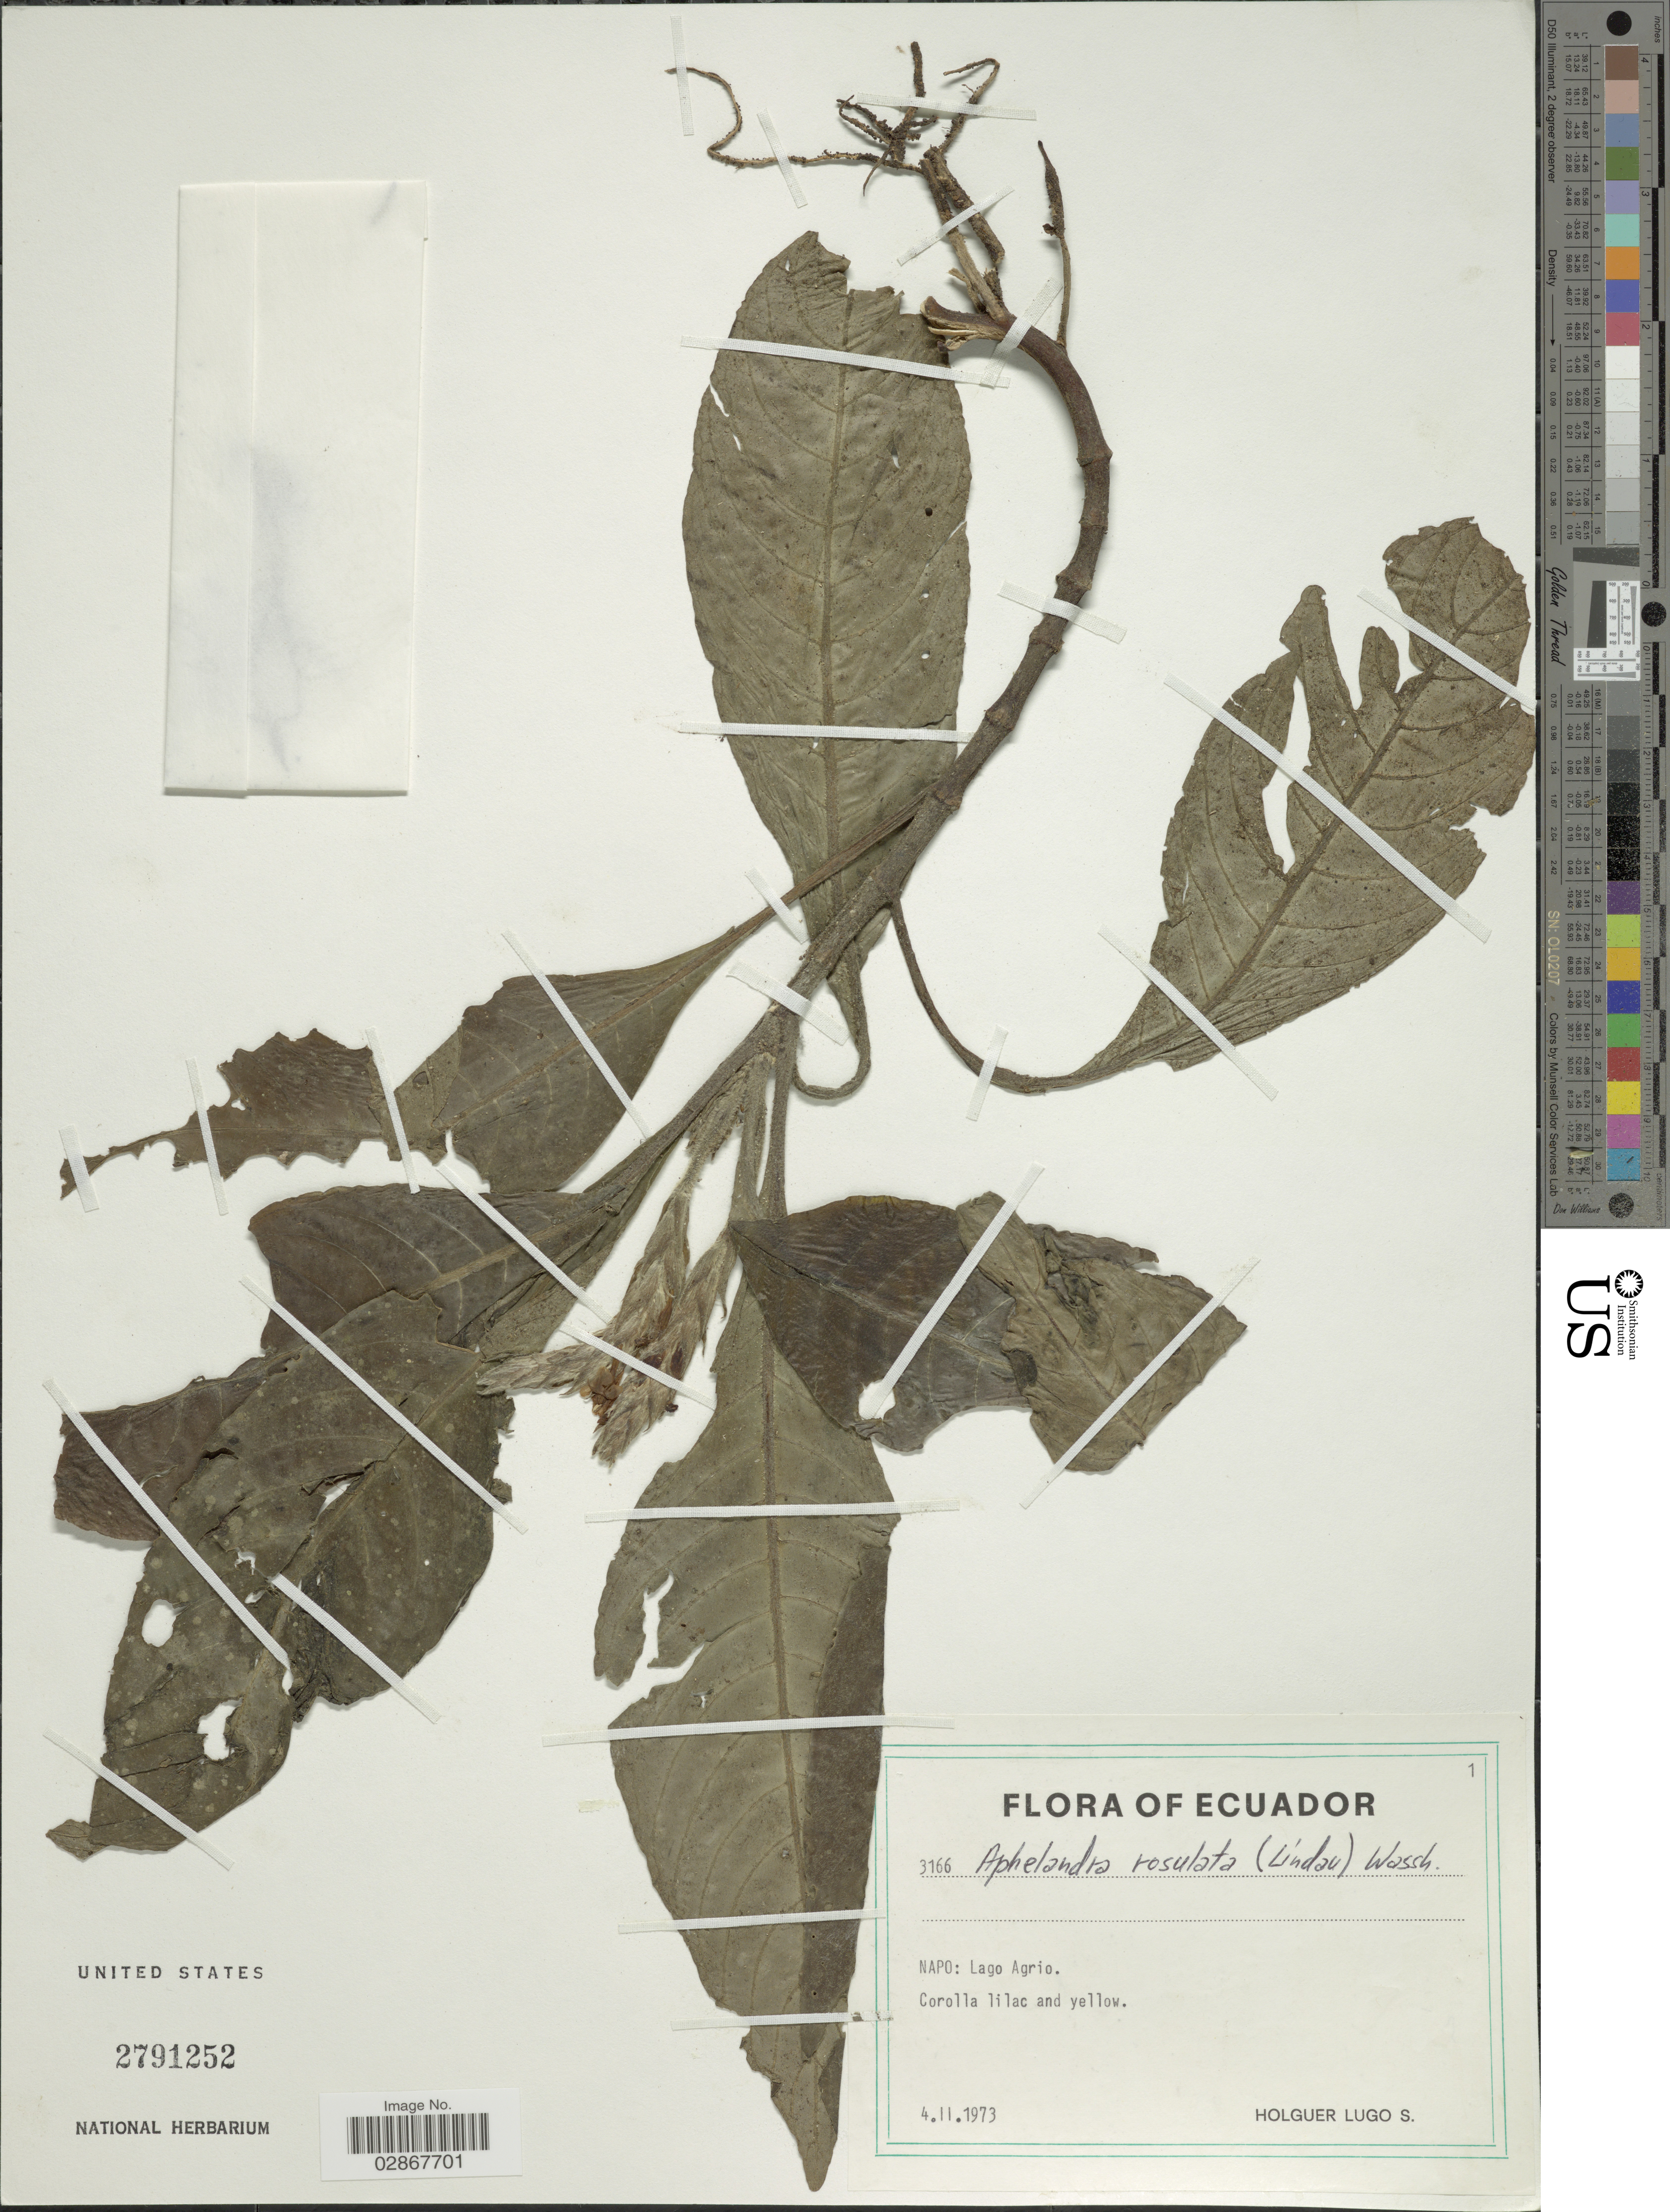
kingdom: Plantae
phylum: Tracheophyta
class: Magnoliopsida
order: Lamiales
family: Acanthaceae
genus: Aphelandra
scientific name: Aphelandra rosulata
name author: (Lindau) Wassh.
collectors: H. Lugo S.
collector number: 3166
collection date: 1973-02-04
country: Ecuador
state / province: Napo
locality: Lago Agrio.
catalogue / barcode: US 2791252